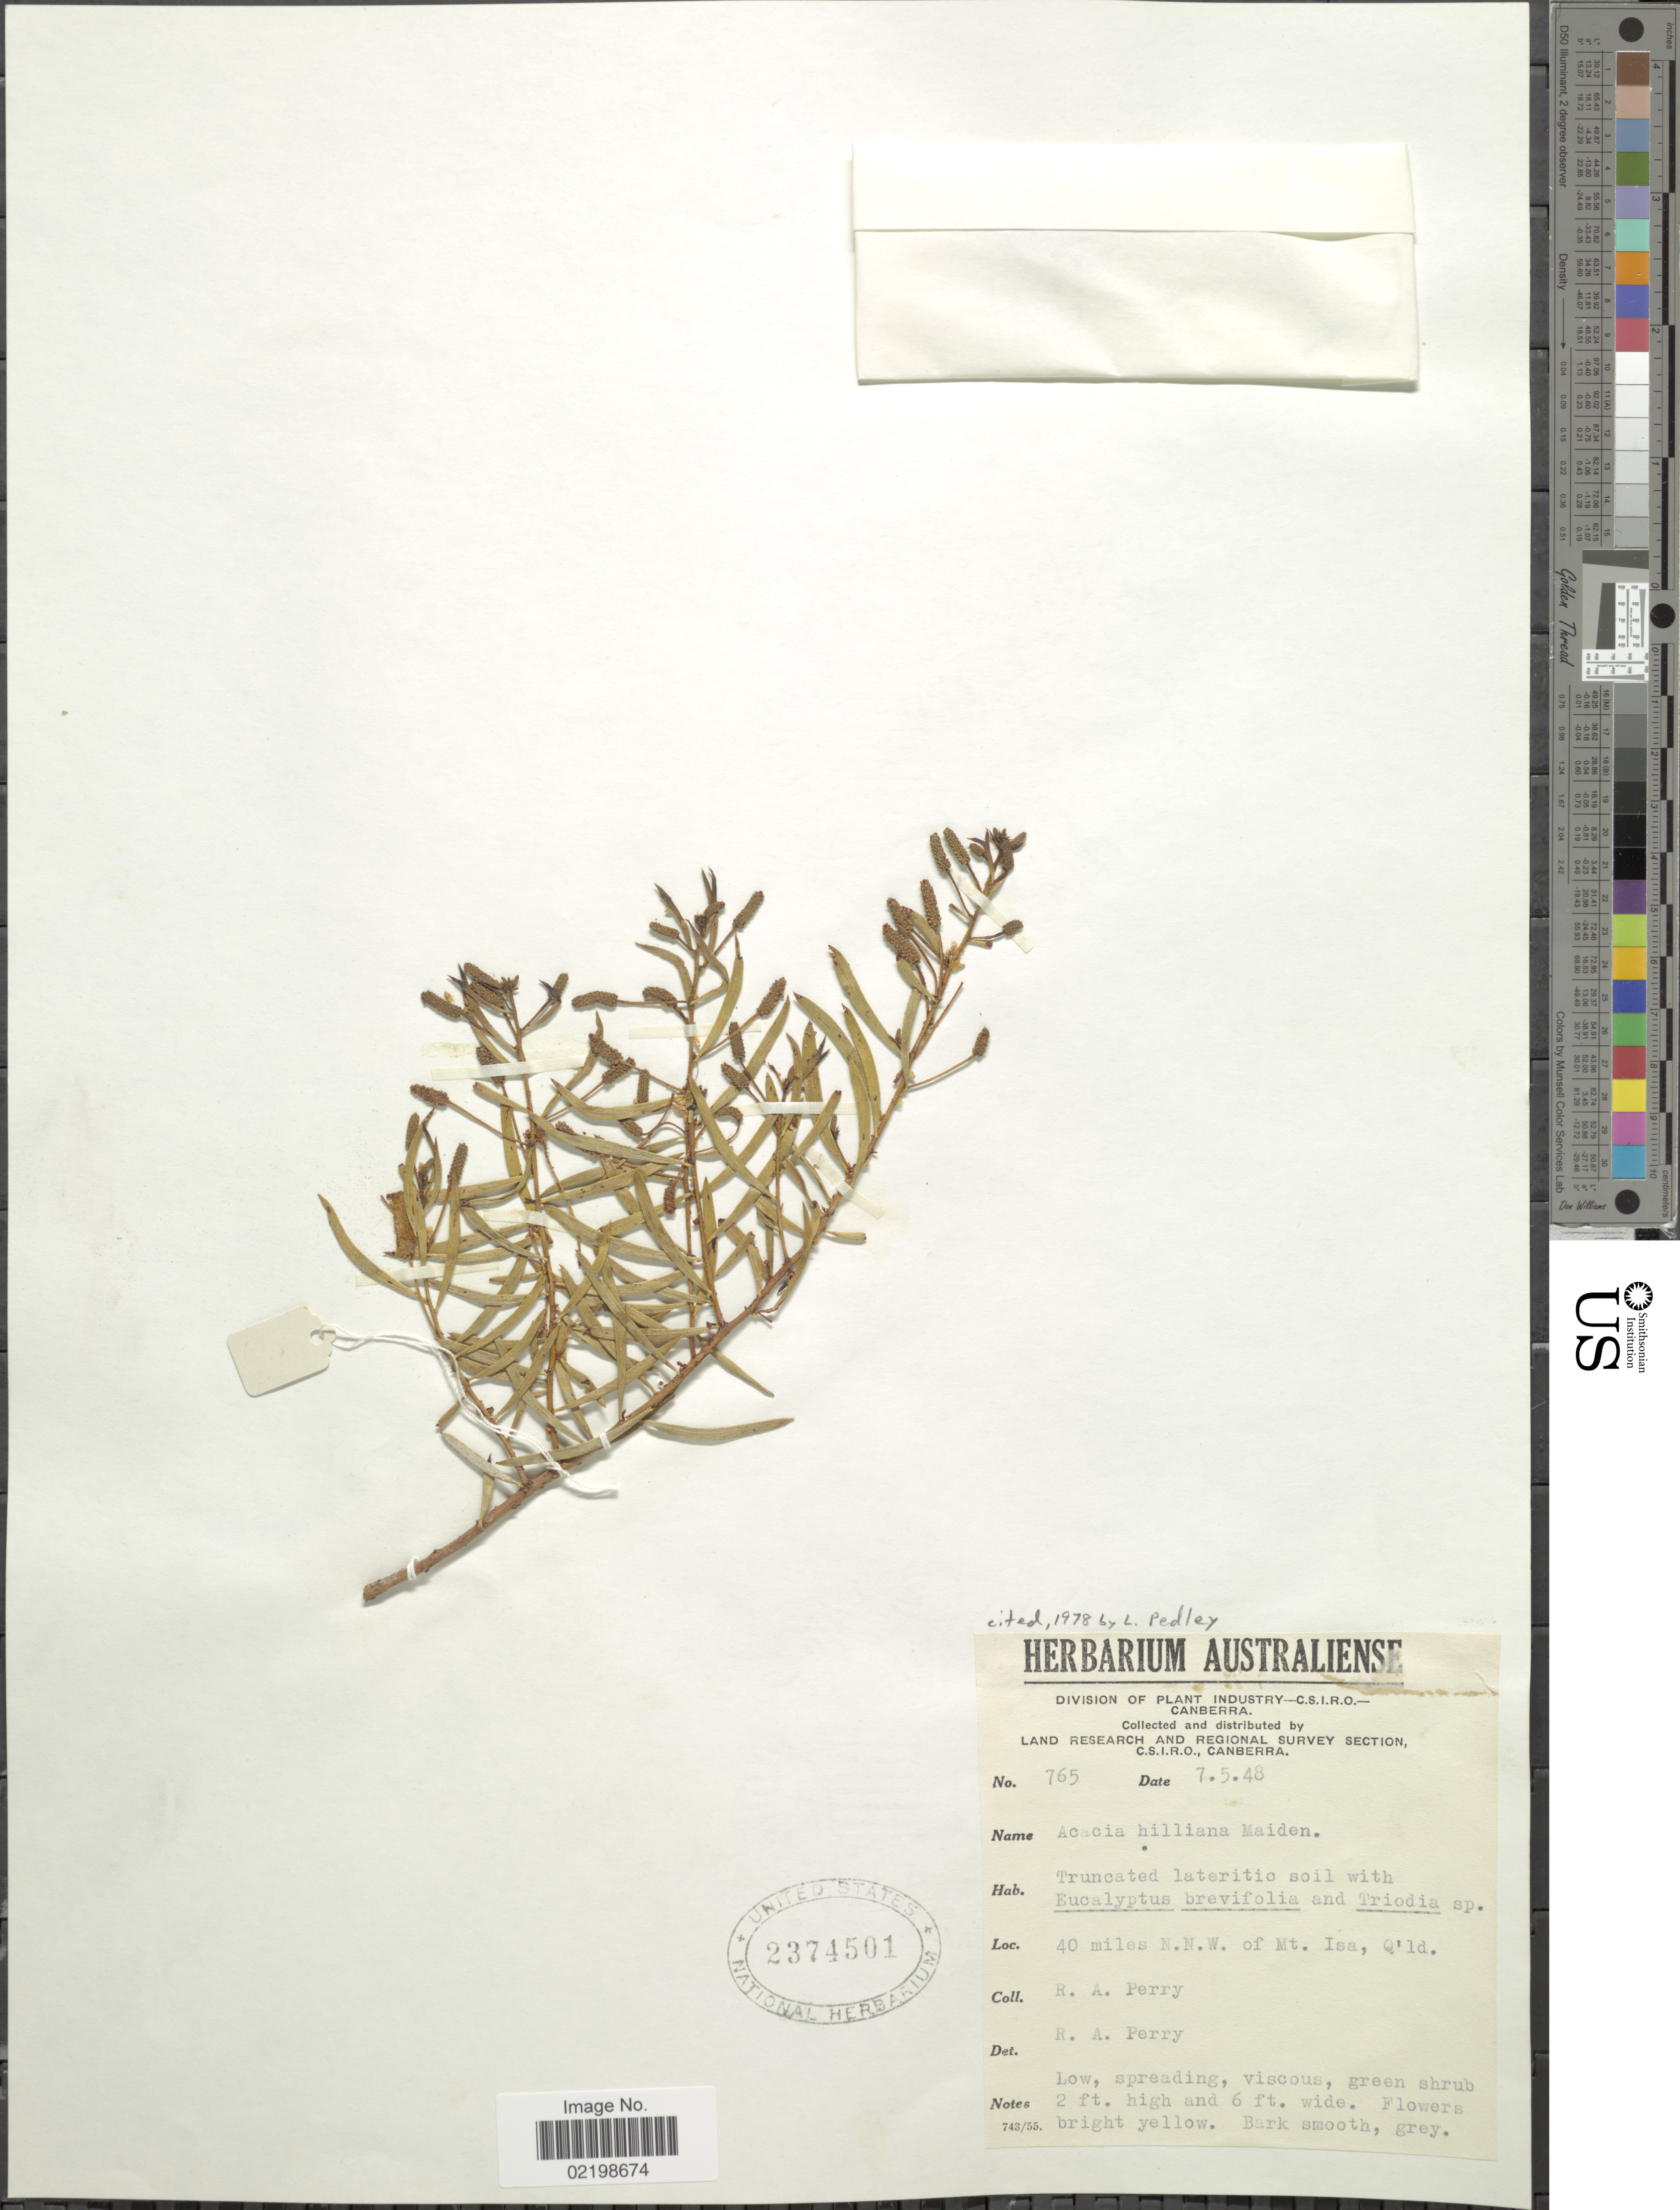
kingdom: Plantae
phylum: Tracheophyta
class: Magnoliopsida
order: Fabales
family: Fabaceae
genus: Acacia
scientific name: Acacia hilliana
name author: Maiden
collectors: Perry, R. A.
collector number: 765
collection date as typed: Transcribed d/m/y: 7/5/48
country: Australia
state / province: Queensland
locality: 40 miles N.N.W. of Mt. Isa, Q'ld.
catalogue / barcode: US 2374501